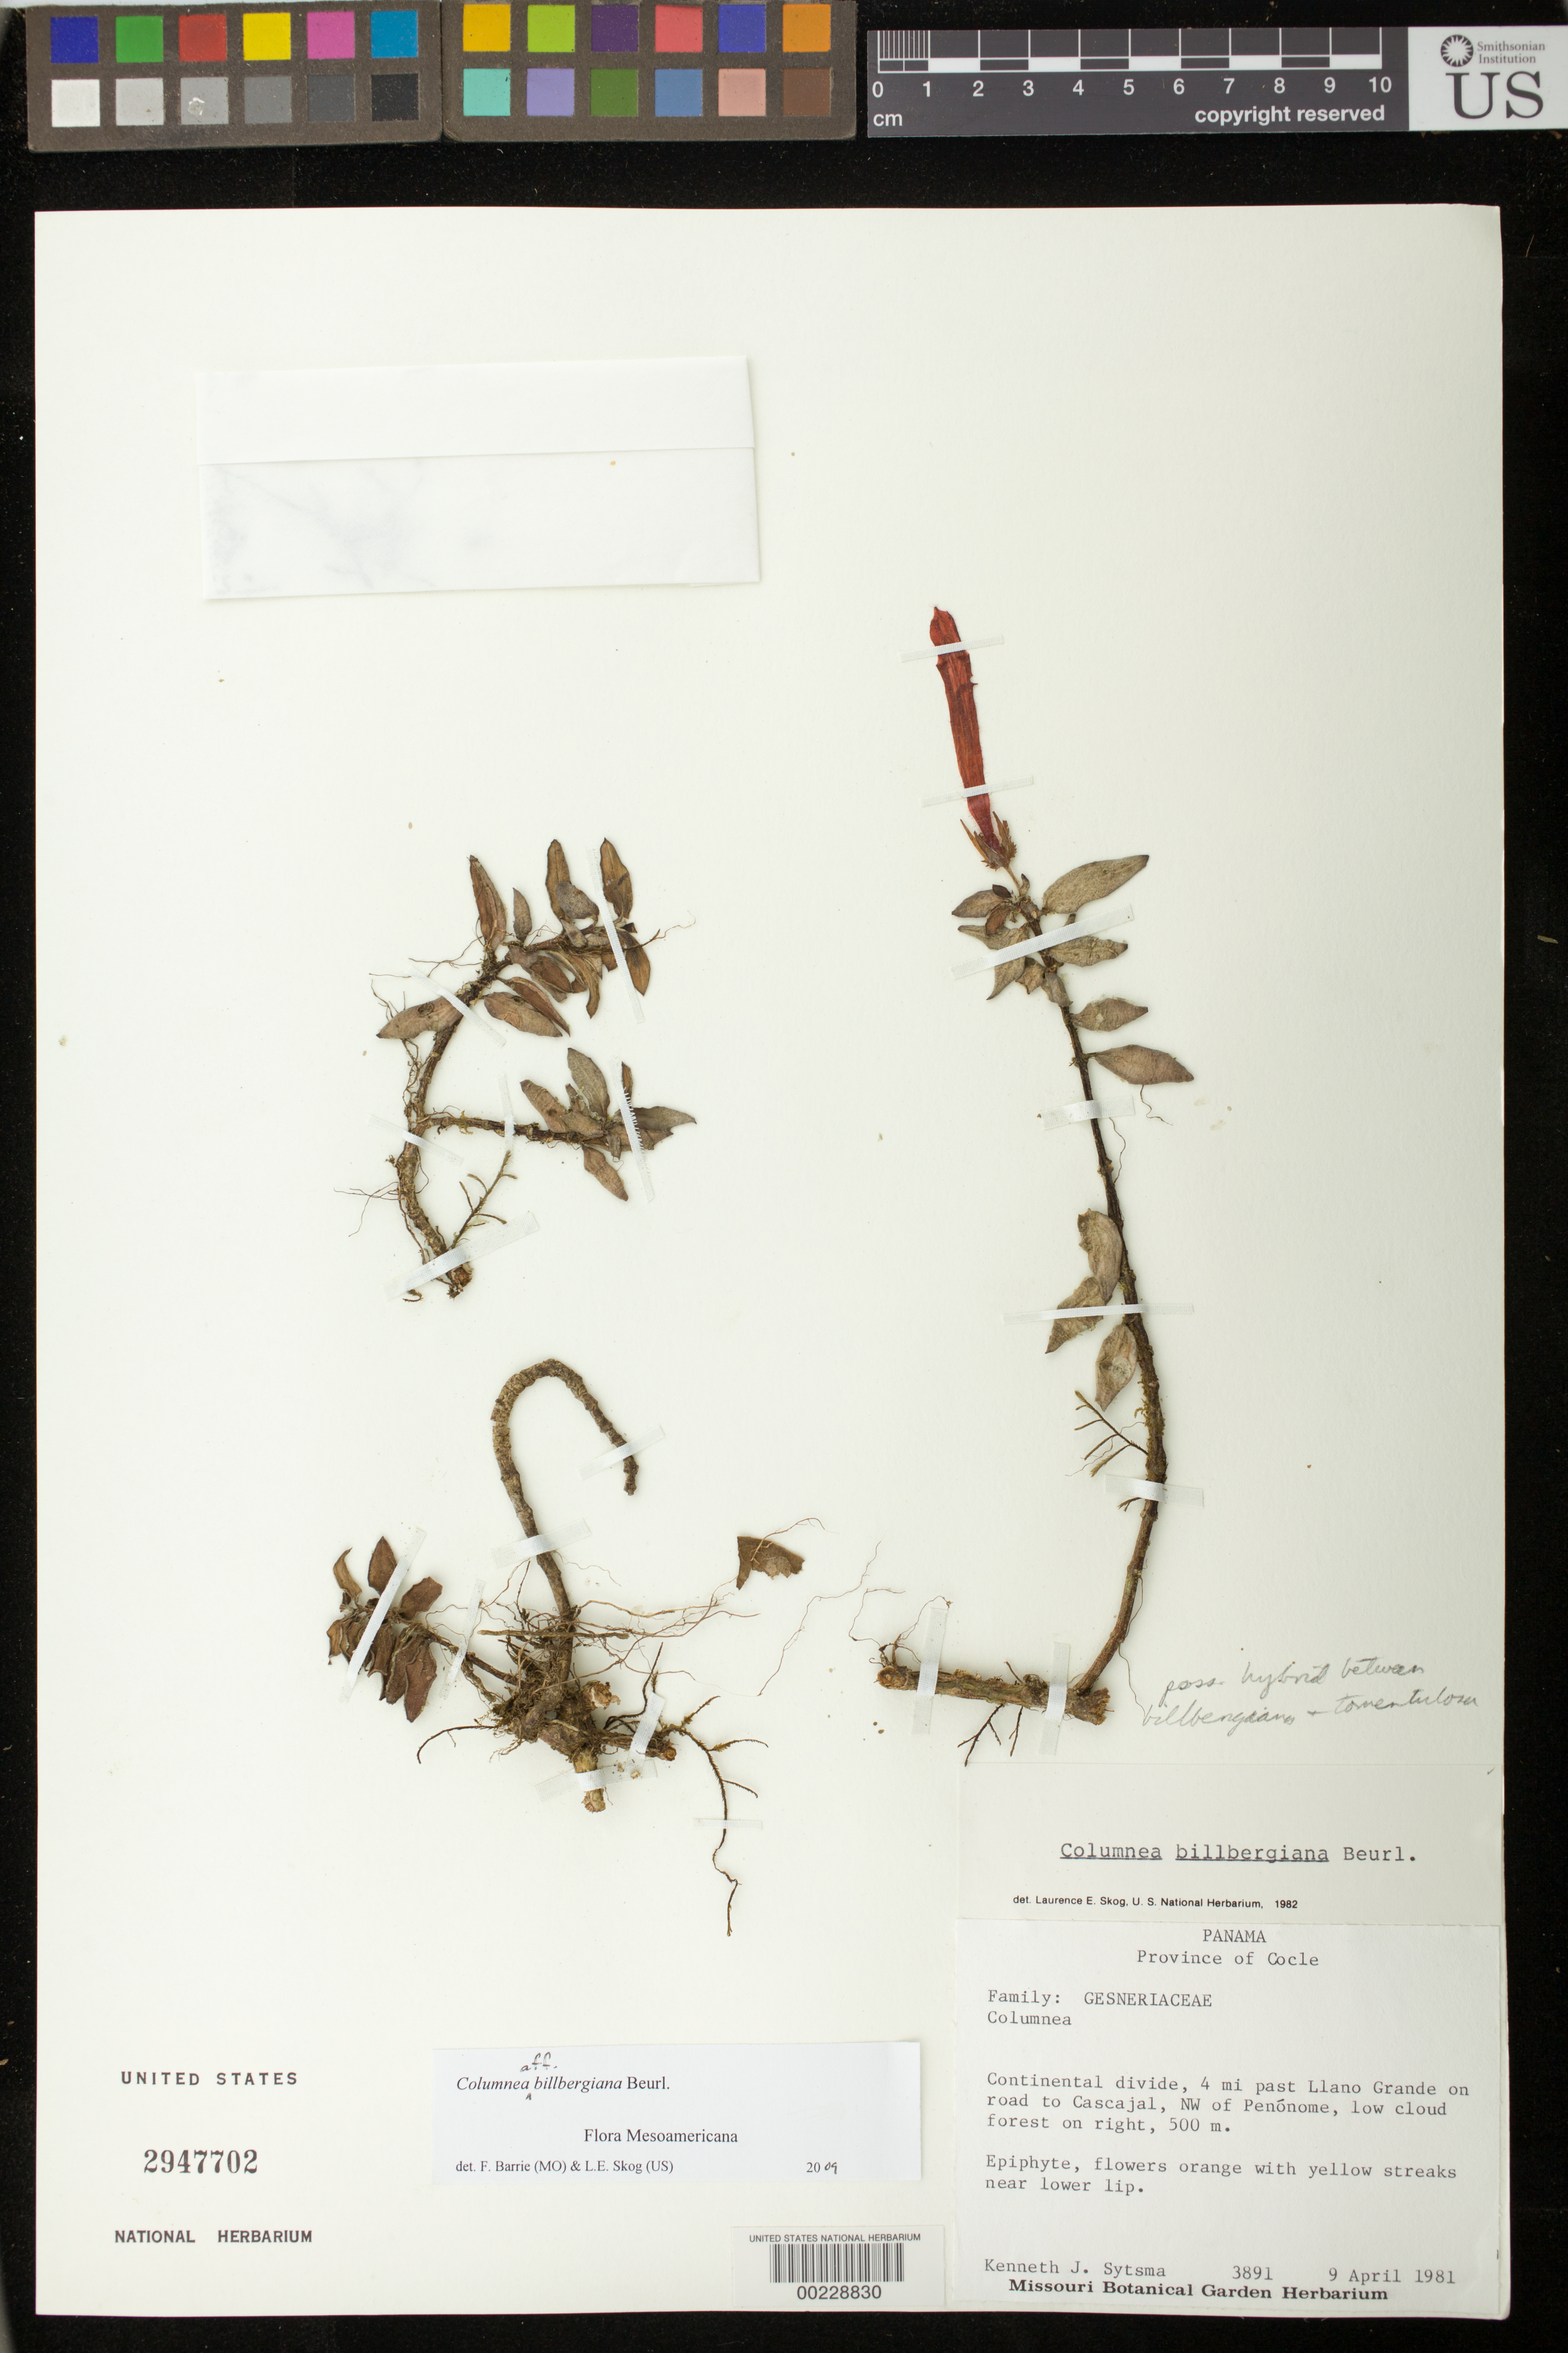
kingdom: Plantae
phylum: Tracheophyta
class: Magnoliopsida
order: Lamiales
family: Gesneriaceae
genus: Columnea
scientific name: Columnea billbergiana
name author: Beurl.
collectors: K. J. Sytsma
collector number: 3891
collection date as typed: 09 Apr 1981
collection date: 1981-04-09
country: Panama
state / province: Coclé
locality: Continental Divide, 4 mi past Llano Grande on road to Cascajal, NW of Penonome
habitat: Low cloud forest on right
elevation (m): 500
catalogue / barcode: US 2947702